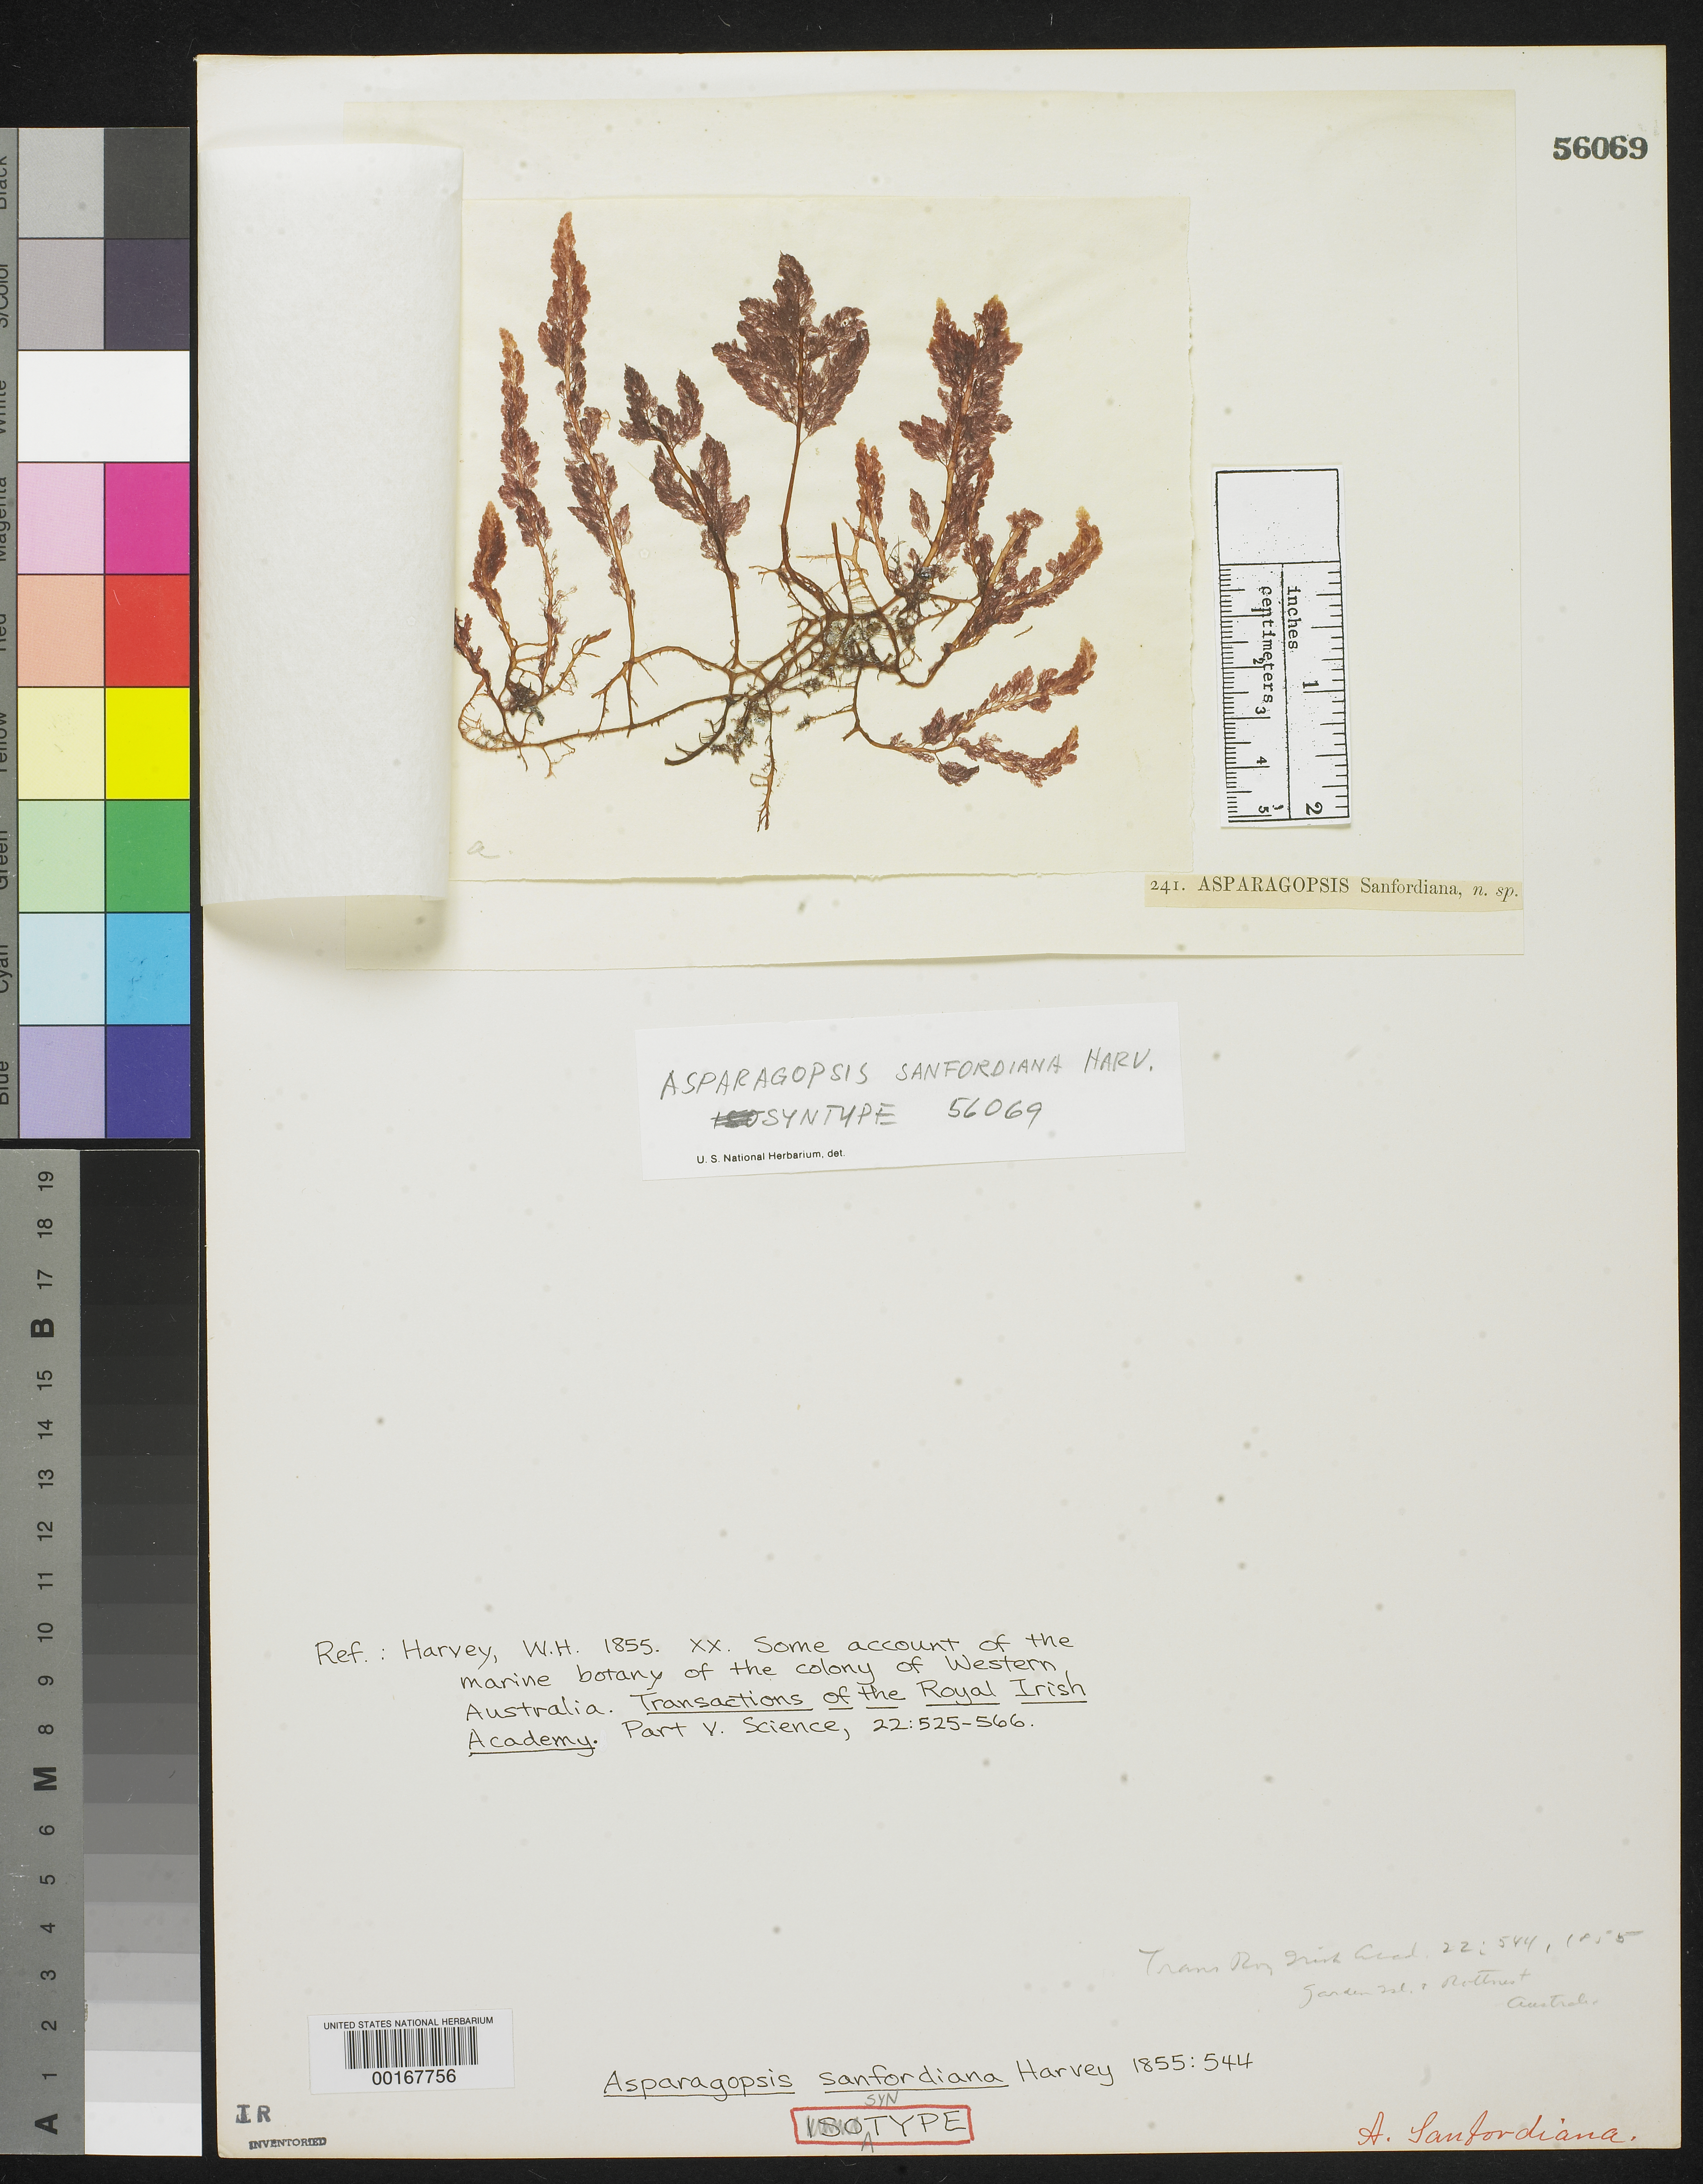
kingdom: Plantae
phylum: Rhodophyta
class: Florideophyceae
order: Bonnemaisoniales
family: Bonnemaisoniaceae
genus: Asparagopsis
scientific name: Asparagopsis sanfordiana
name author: Harv.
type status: Syntype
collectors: W. Harvey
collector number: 241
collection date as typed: Fal 1854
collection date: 1854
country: Australia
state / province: Western Australia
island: Garden Island and Rottnest Island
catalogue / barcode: US 56069